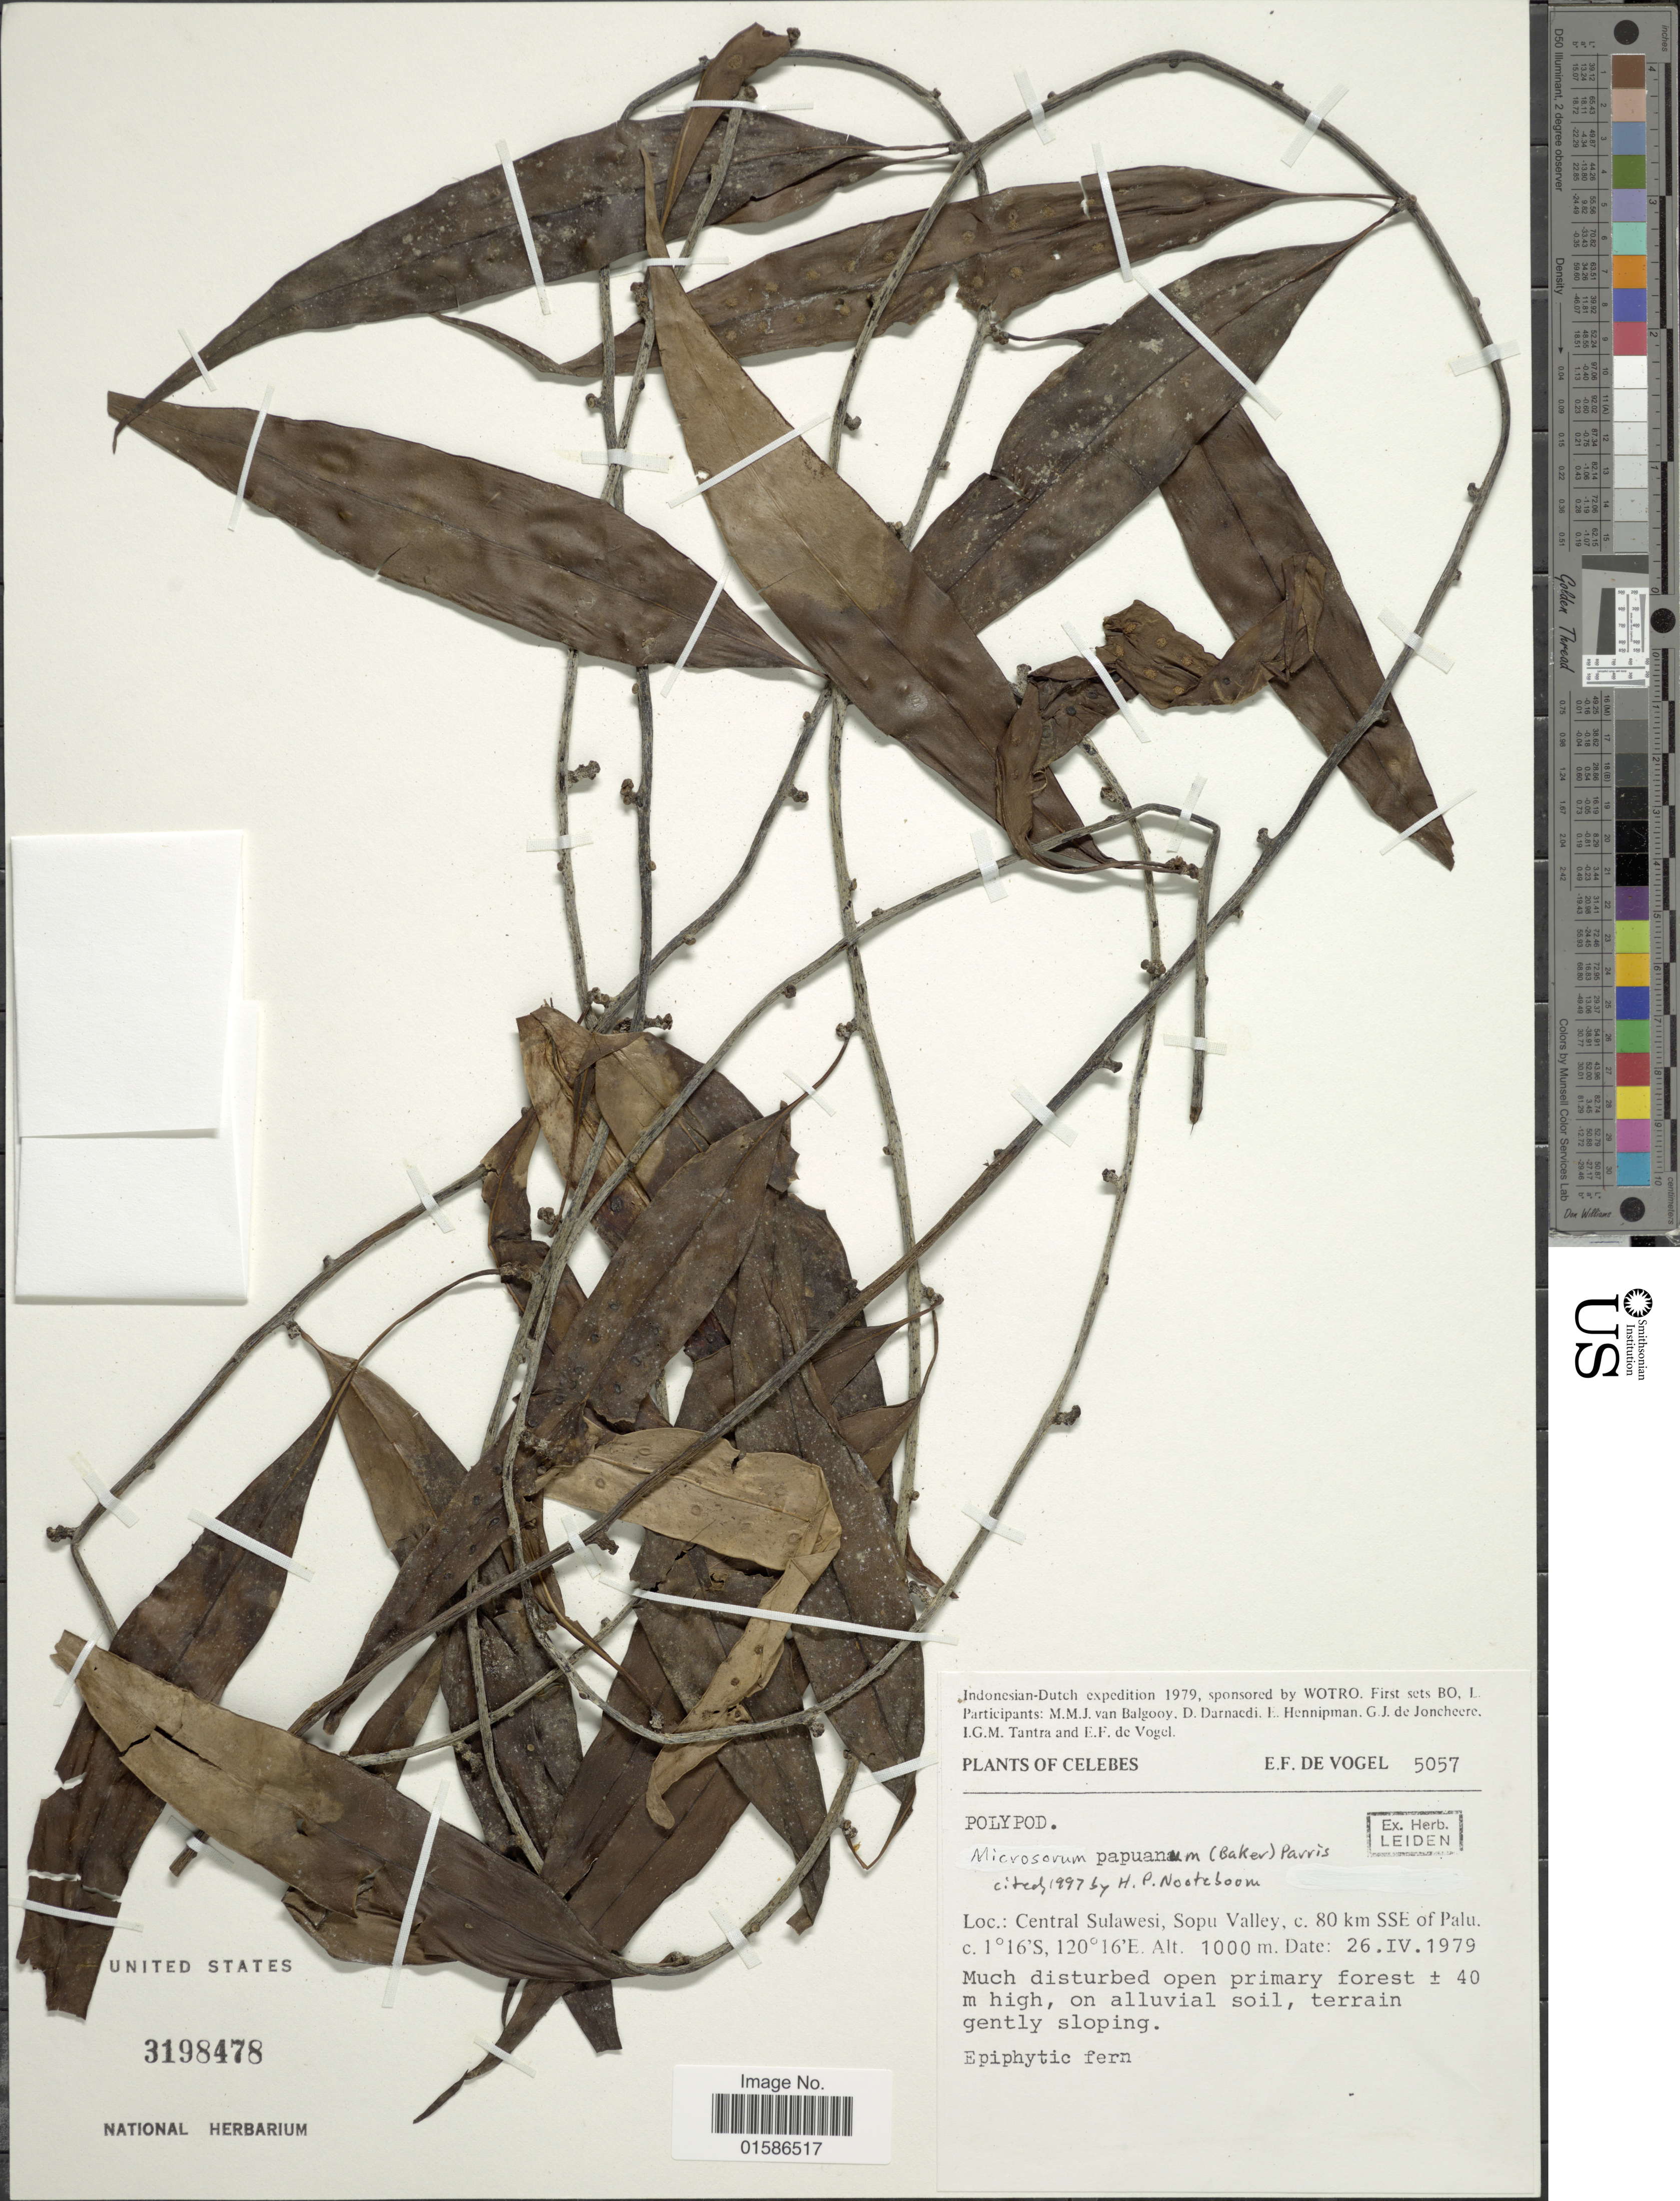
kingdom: Plantae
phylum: Tracheophyta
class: Polypodiopsida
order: Polypodiales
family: Polypodiaceae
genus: Microsorum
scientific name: Microsorum papuanum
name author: (Baker) Parris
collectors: E. F. de Vogel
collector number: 5057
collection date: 1979-04-26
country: Indonesia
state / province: Sulawesi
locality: Celebes, Central Sulawesi, Sopu Valley, c. 80 km SSE of Palu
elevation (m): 1000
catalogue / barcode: US 3198478